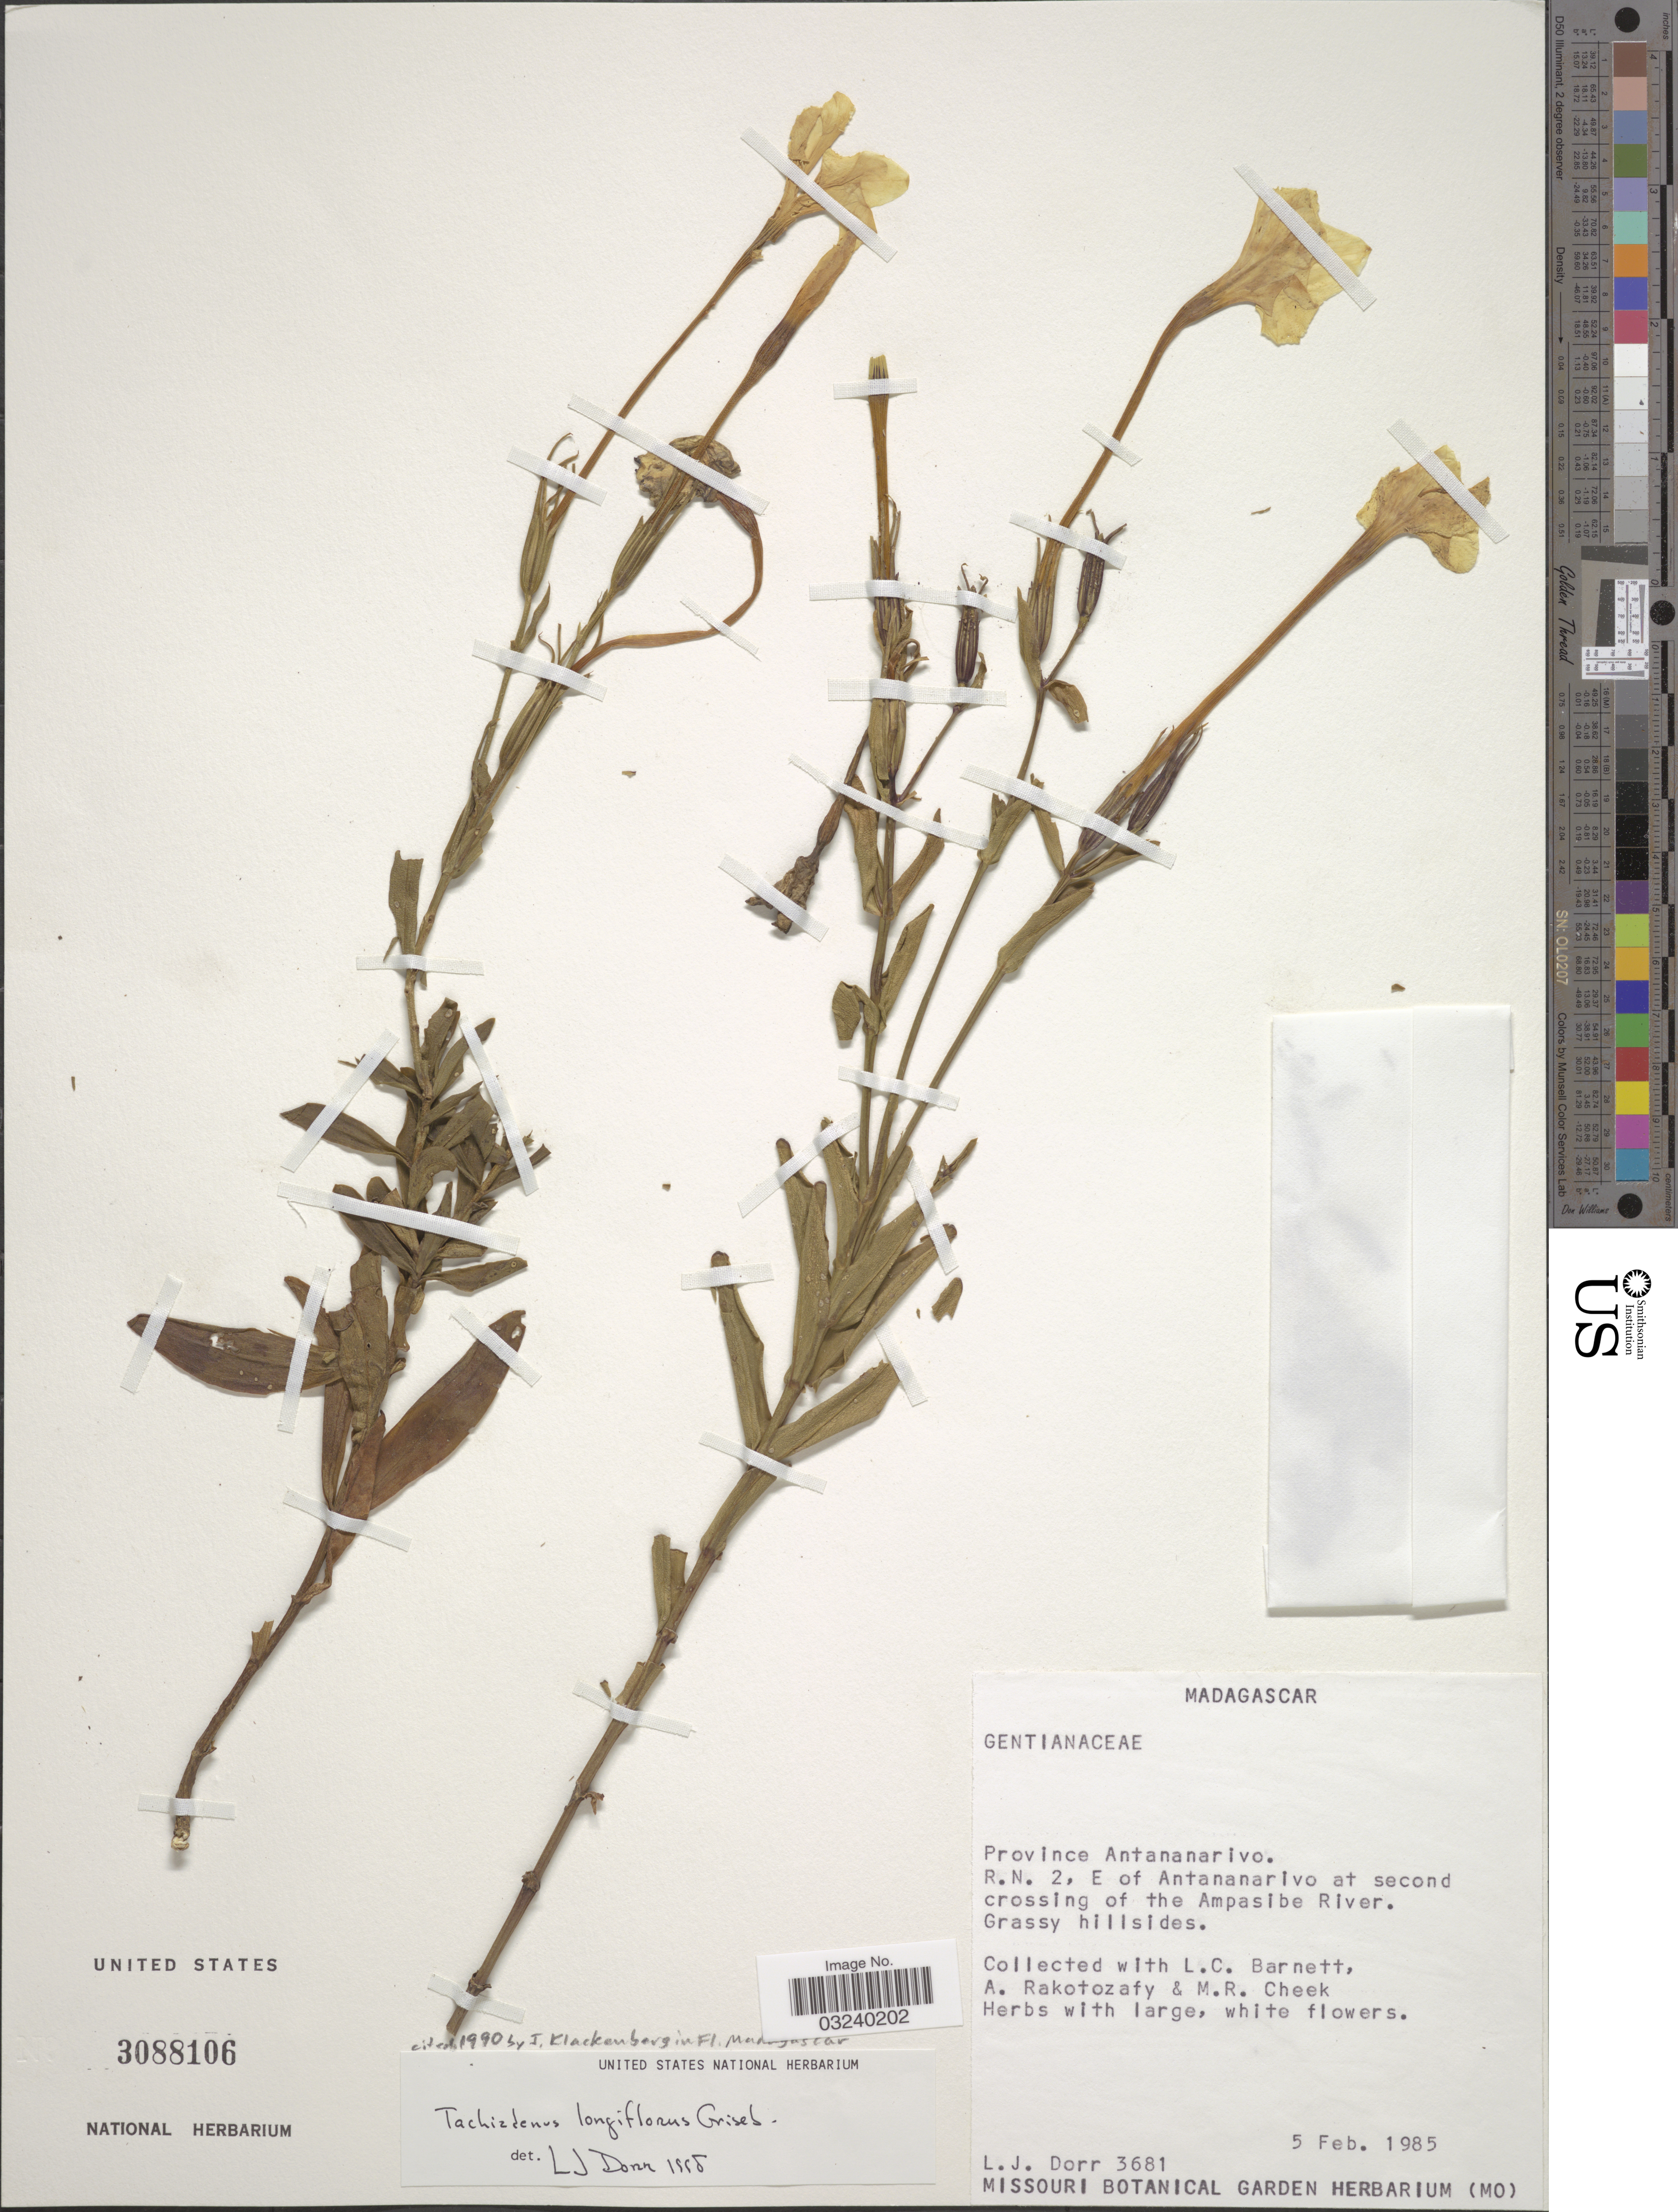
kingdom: Plantae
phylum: Tracheophyta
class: Magnoliopsida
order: Gentianales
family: Gentianaceae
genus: Tachiadenus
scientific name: Tachiadenus longiflorus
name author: Griseb.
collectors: L. J. Dorr, L. C. Barnett, A. Rakotozafy & M. Cheek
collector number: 3681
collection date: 1985-02-05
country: Madagascar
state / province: Analamanga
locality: RN2, E of Antananarivo at second crossing of the Ampasibe River.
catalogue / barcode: US 3088106